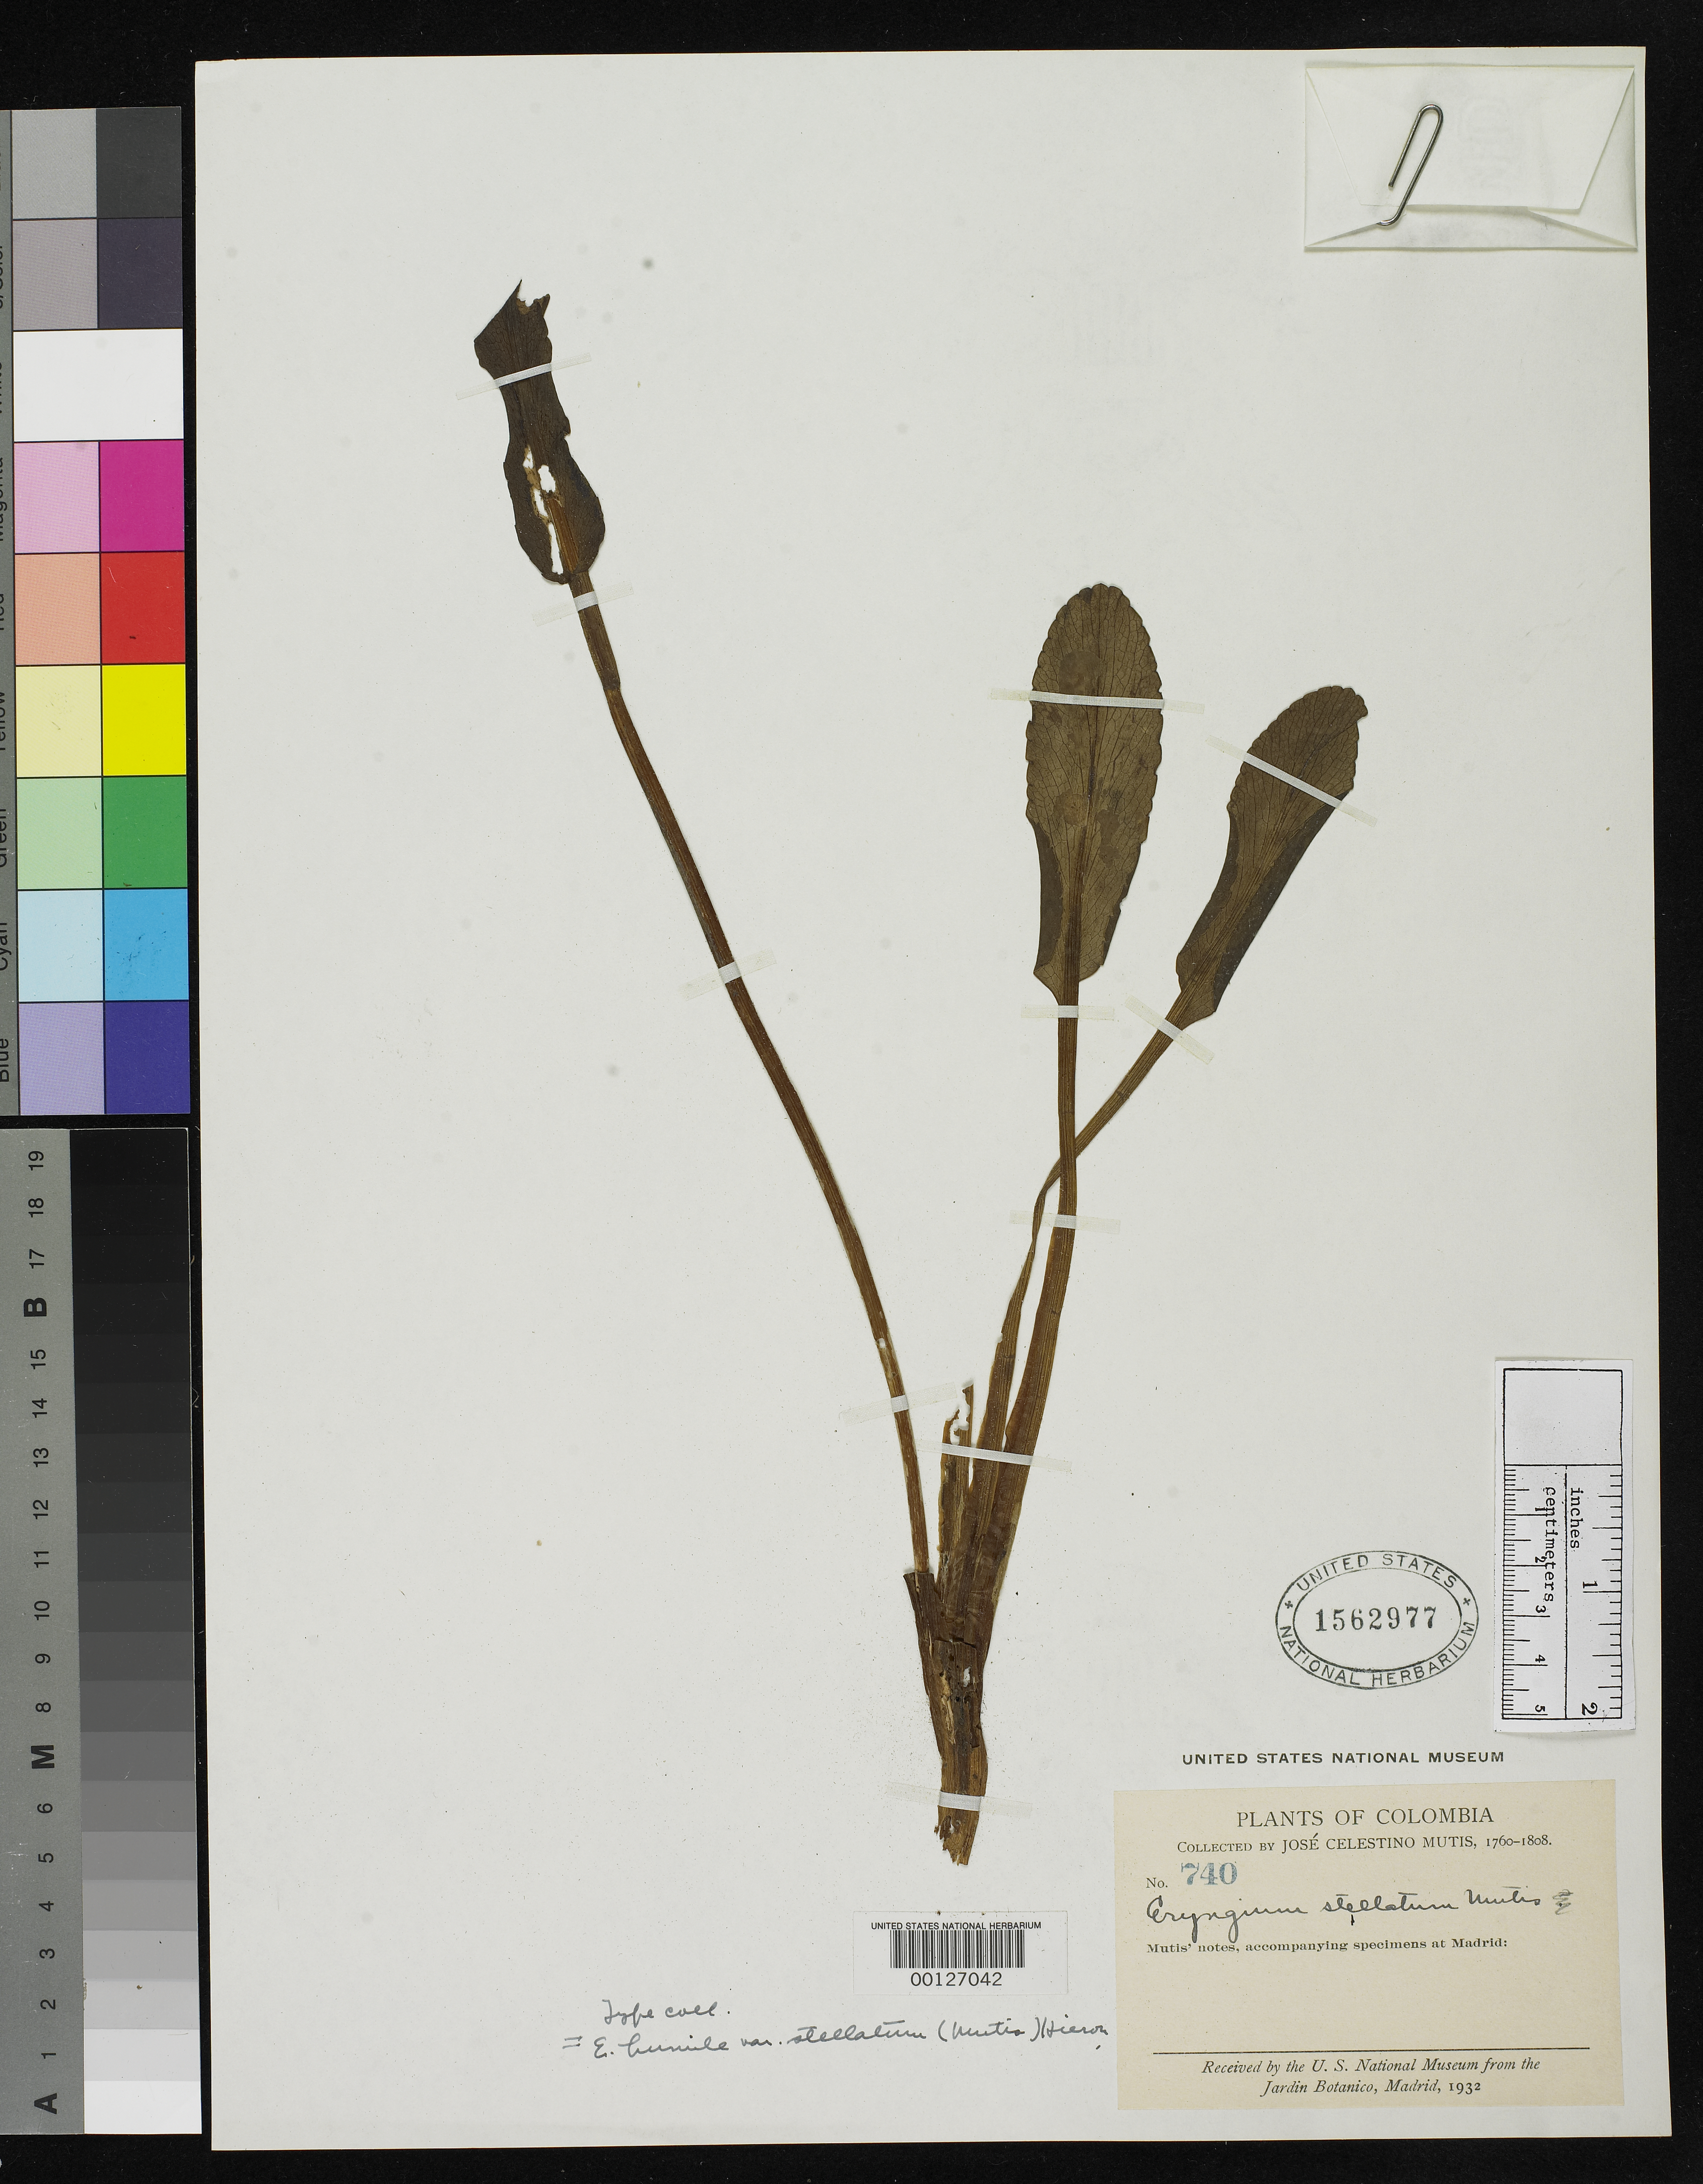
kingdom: Plantae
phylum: Tracheophyta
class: Magnoliopsida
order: Apiales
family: Apiaceae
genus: Eryngium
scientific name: Eryngium stellatum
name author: Mutis in F. Delaroche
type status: Type Collection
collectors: J. C. B. Mutis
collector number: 740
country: Colombia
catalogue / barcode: US 1562977